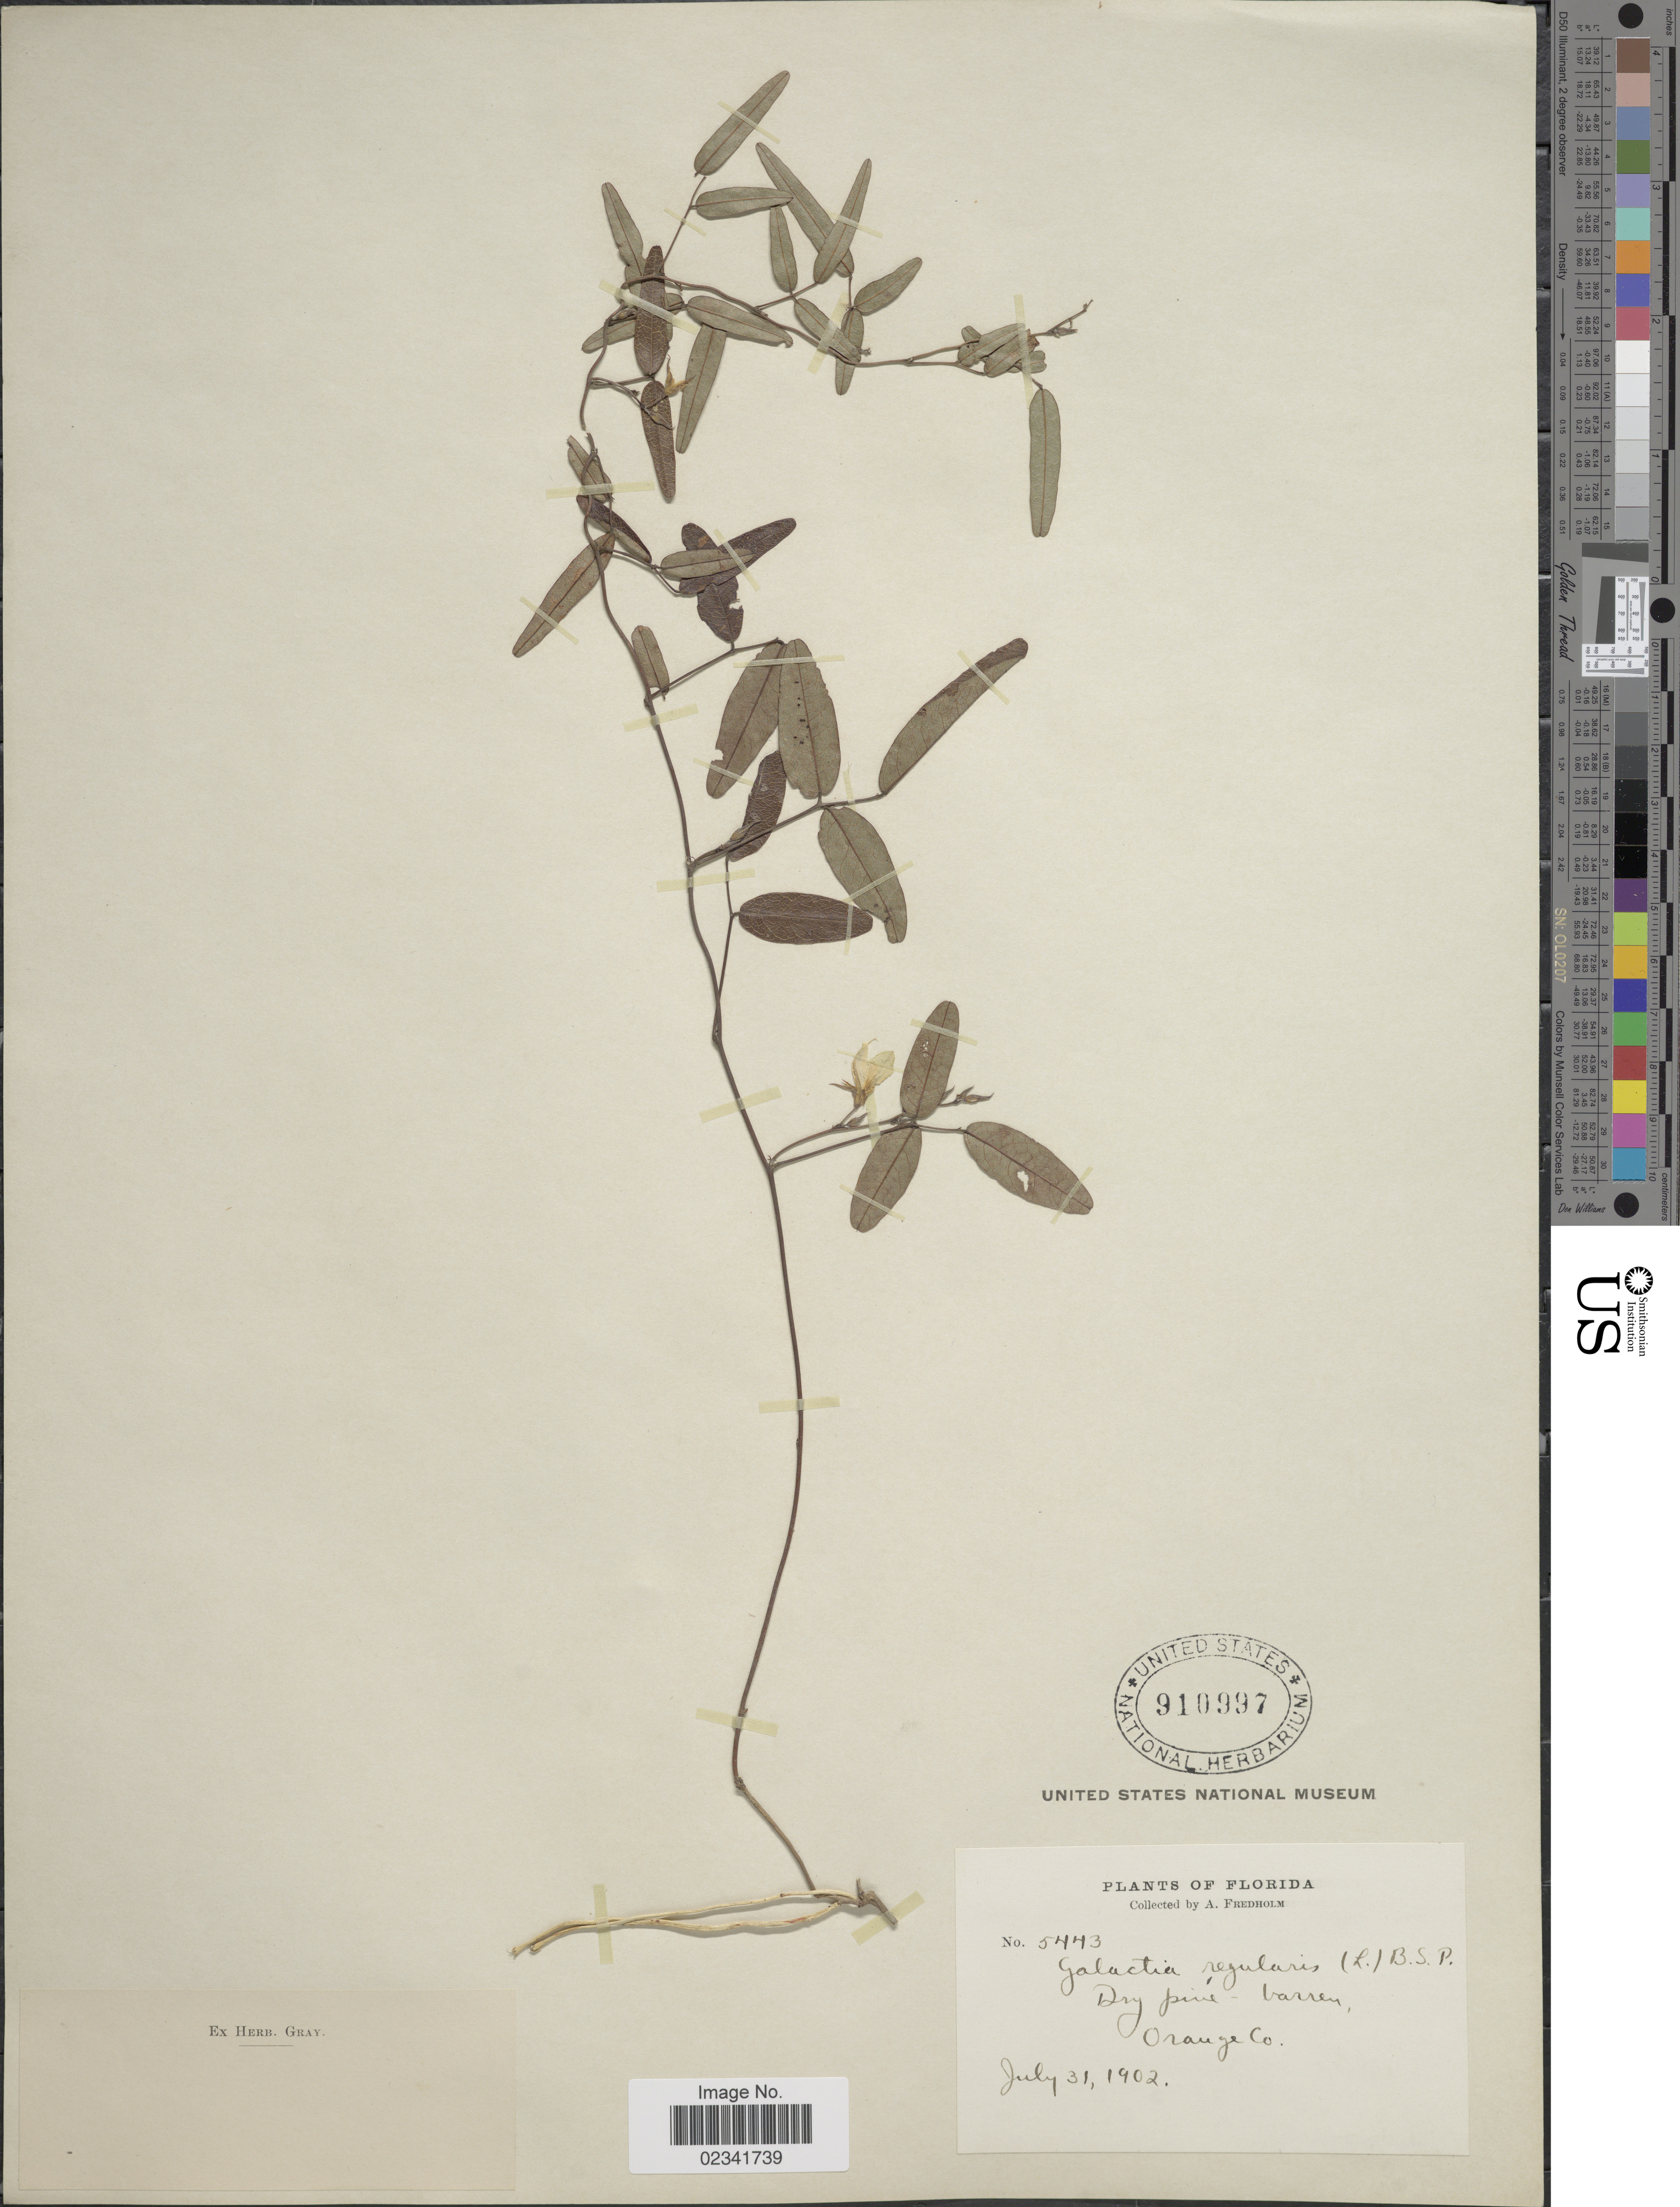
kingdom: Plantae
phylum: Tracheophyta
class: Magnoliopsida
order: Fabales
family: Fabaceae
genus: Galactia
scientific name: Galactia regularis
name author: (L.) Britton, Stearns & Poggenb.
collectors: A. Fredholm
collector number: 5443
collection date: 1902-07-31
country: United States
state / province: Florida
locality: Orange Co.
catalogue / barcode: US 910997